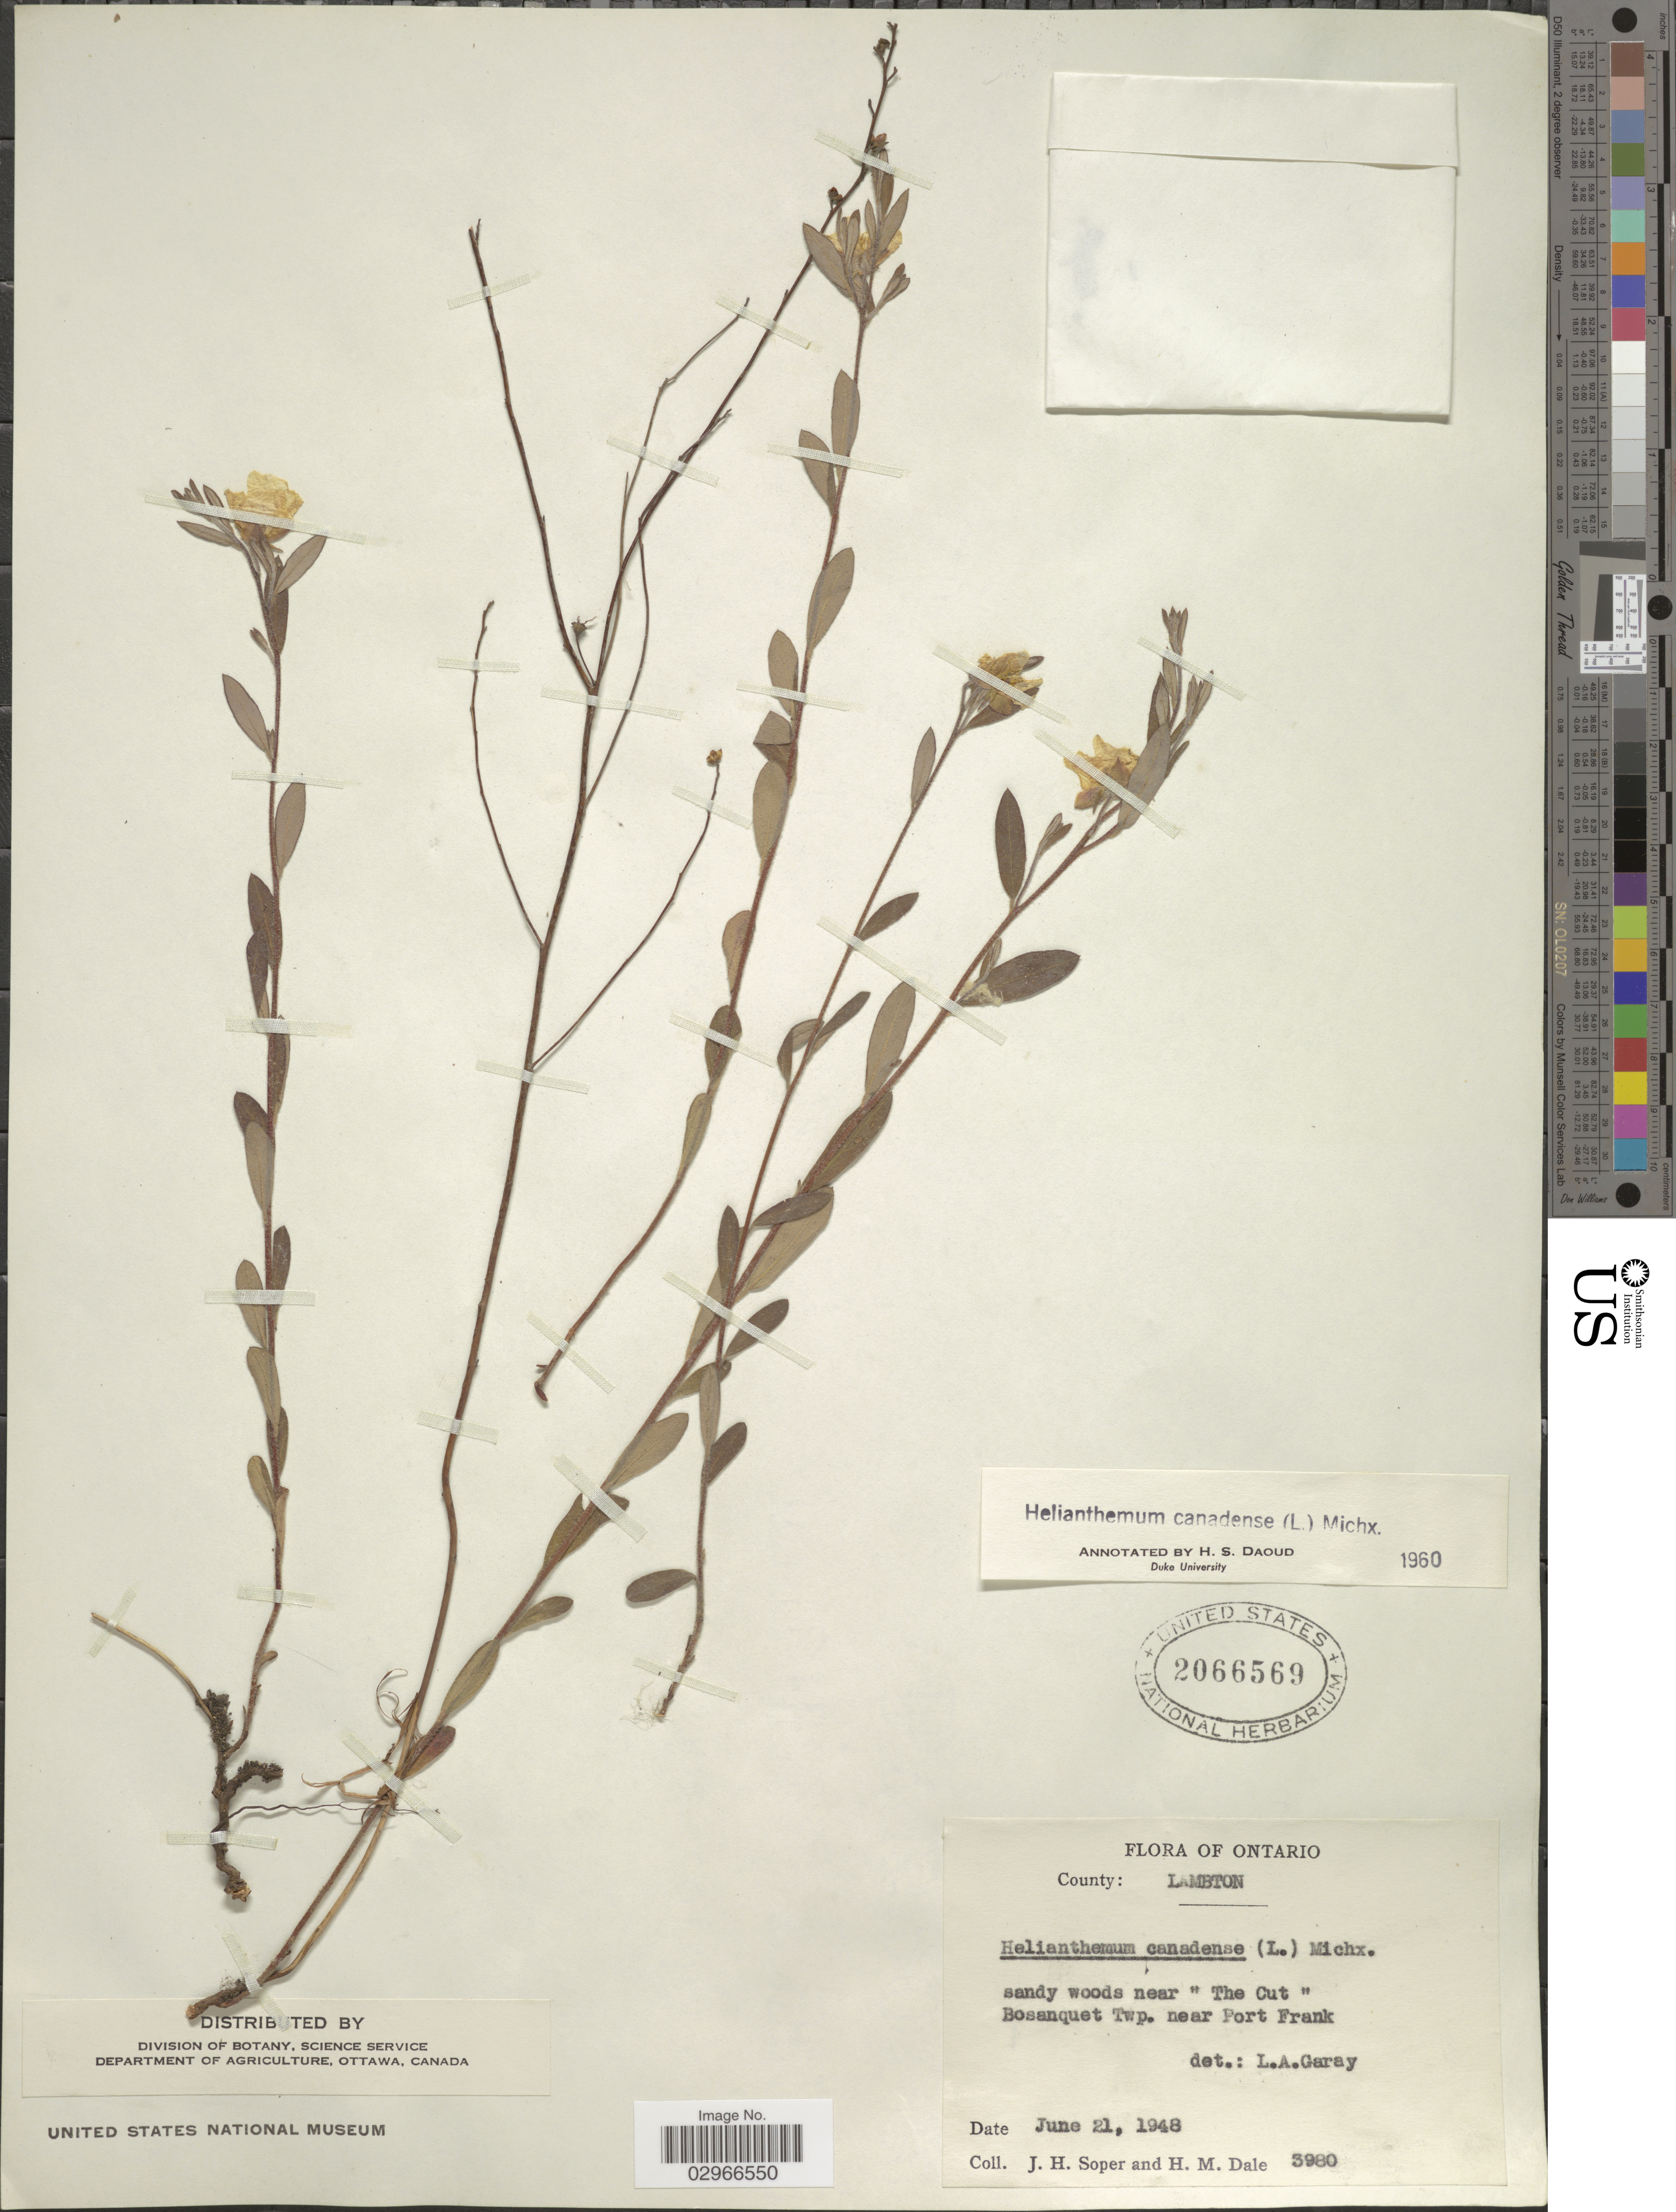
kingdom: Plantae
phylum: Tracheophyta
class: Magnoliopsida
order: Malvales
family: Cistaceae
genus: Helianthemum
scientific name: Helianthemum canadense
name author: (L.) Michx.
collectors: J. H. Soper & H. M. Dale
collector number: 3980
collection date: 1948-06-21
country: Canada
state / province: Ontario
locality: County: Lambton. Sandy woods near "The Cut" Bosanquet Twp. near Port Frank.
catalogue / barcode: US 2066569